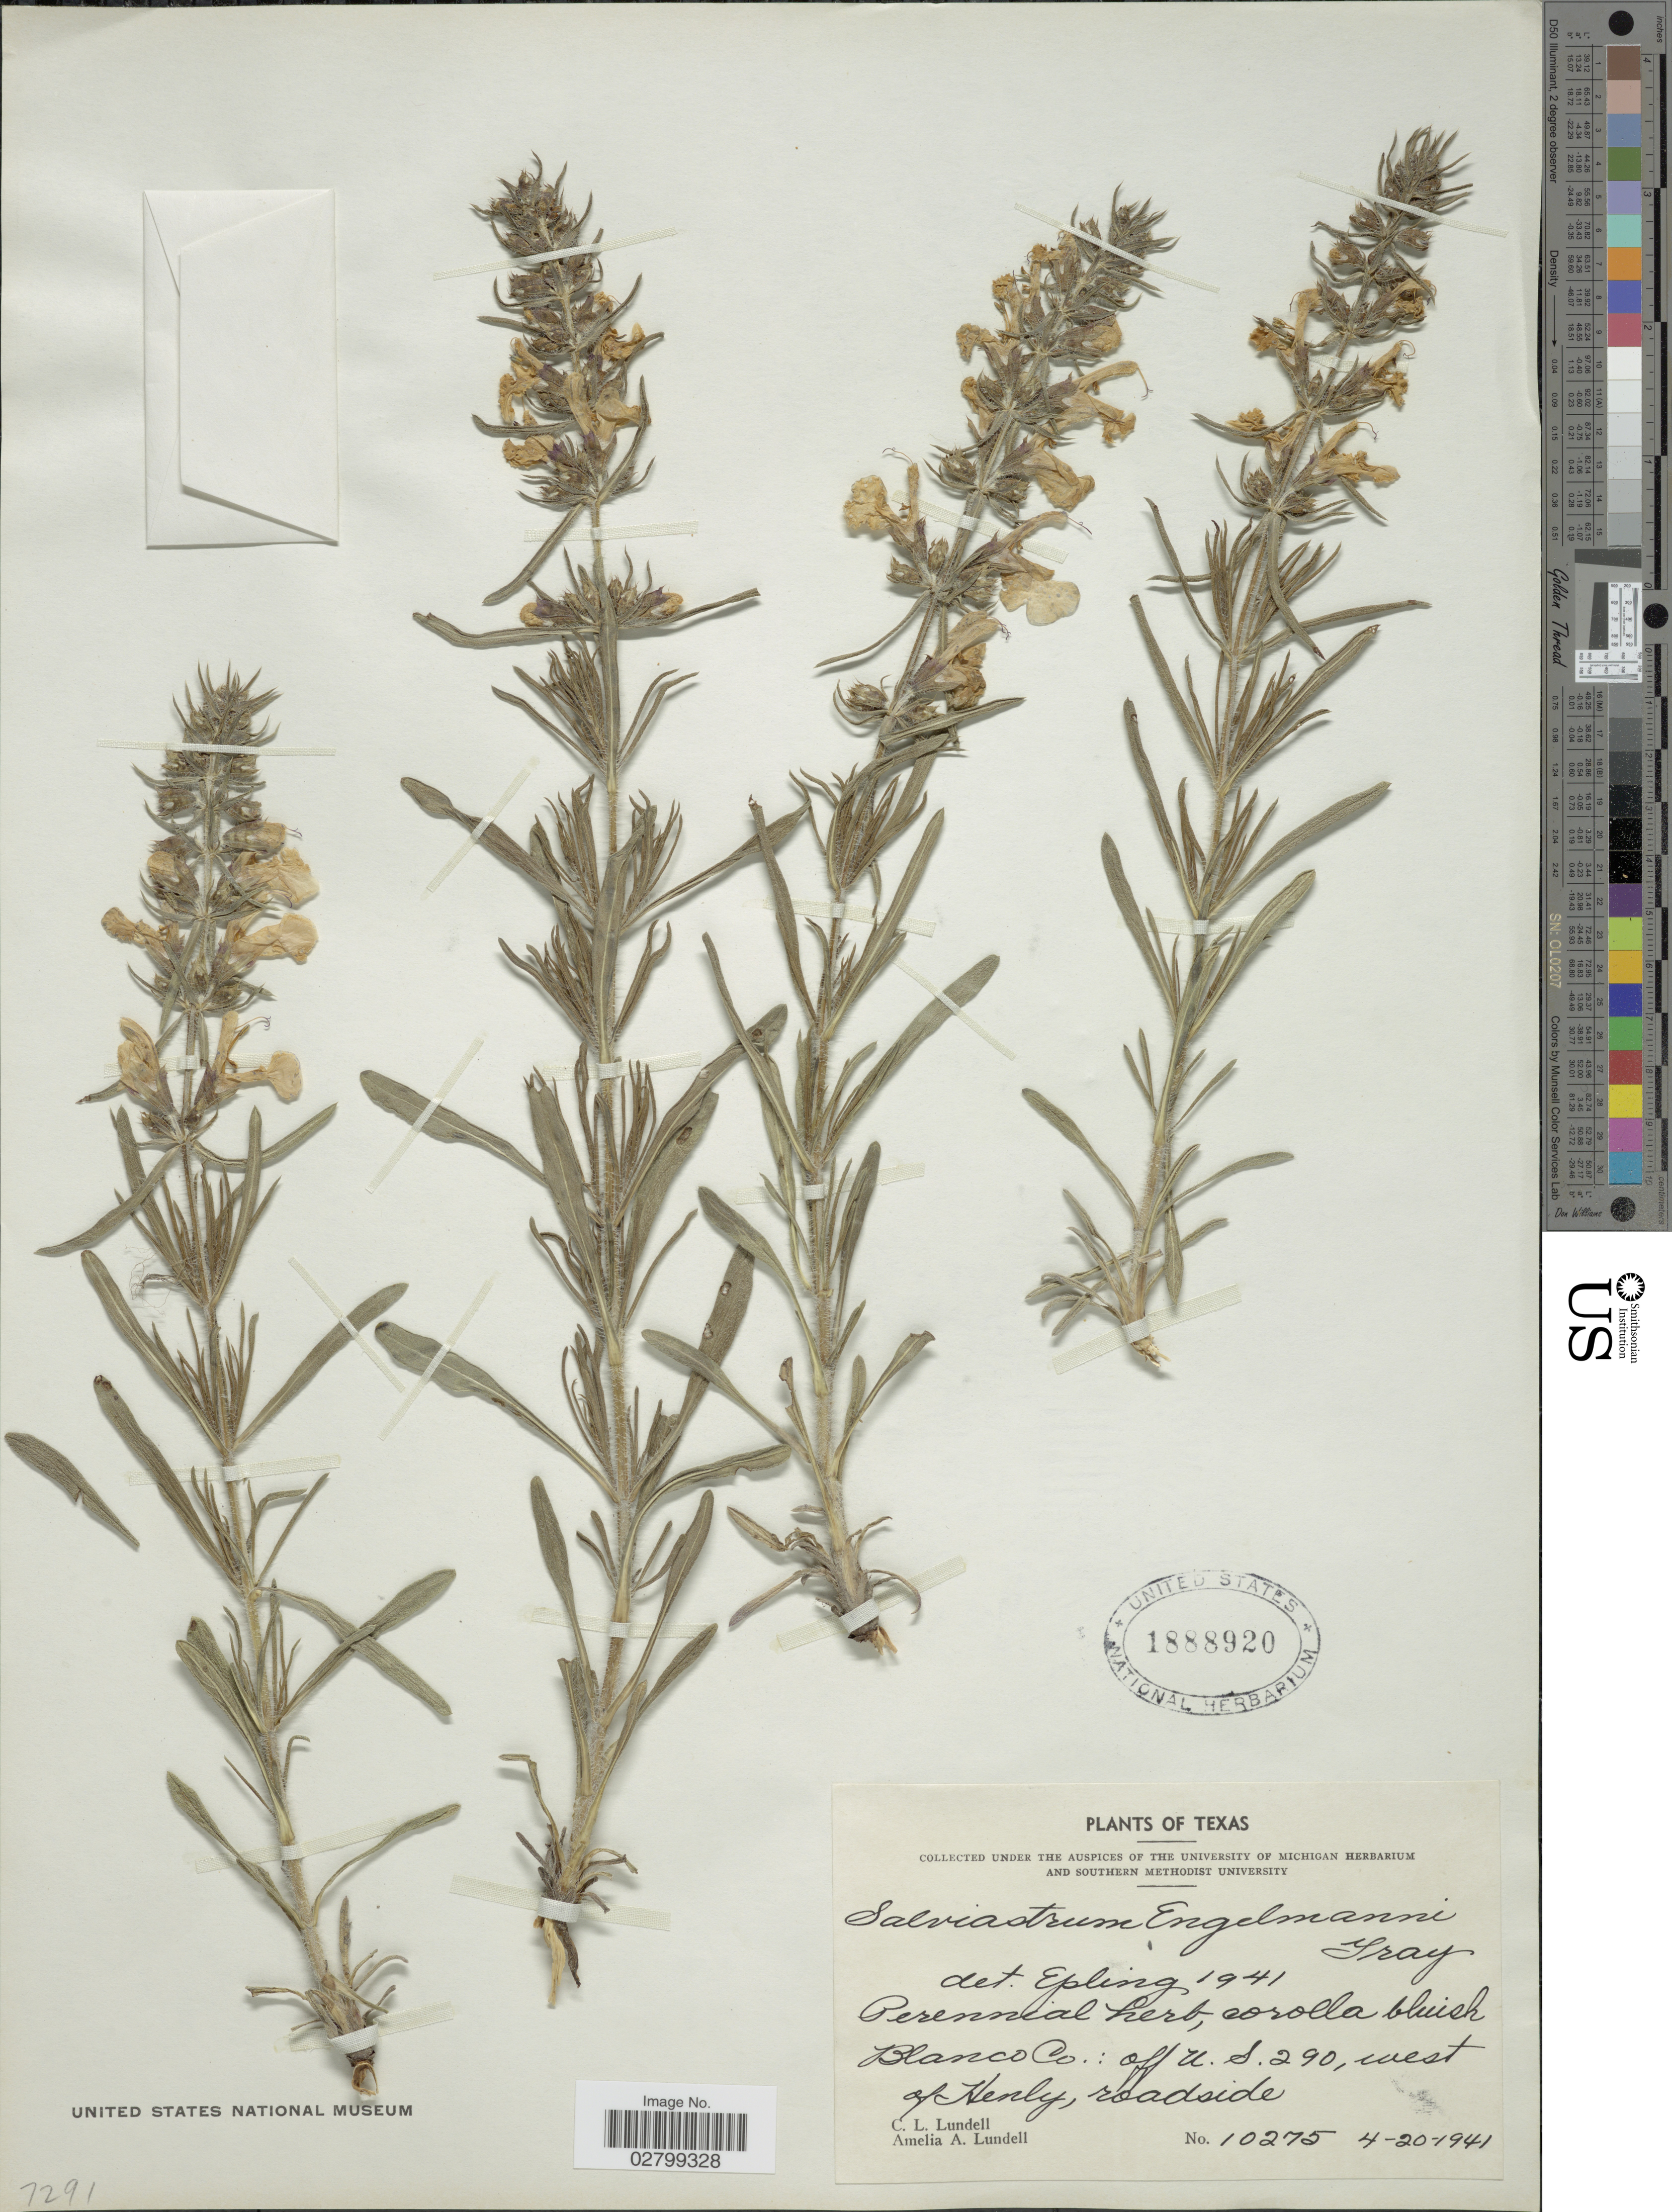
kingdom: Plantae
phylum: Tracheophyta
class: Magnoliopsida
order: Lamiales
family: Lamiaceae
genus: Salvia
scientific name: Salvia engelmannii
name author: A. Gray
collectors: C. L. Lundell & A. A. Lundell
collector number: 10275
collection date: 1941-04-20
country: United States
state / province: Texas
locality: Blanco Co.: off U.S. 290, west of Henly.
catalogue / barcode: US 1888920